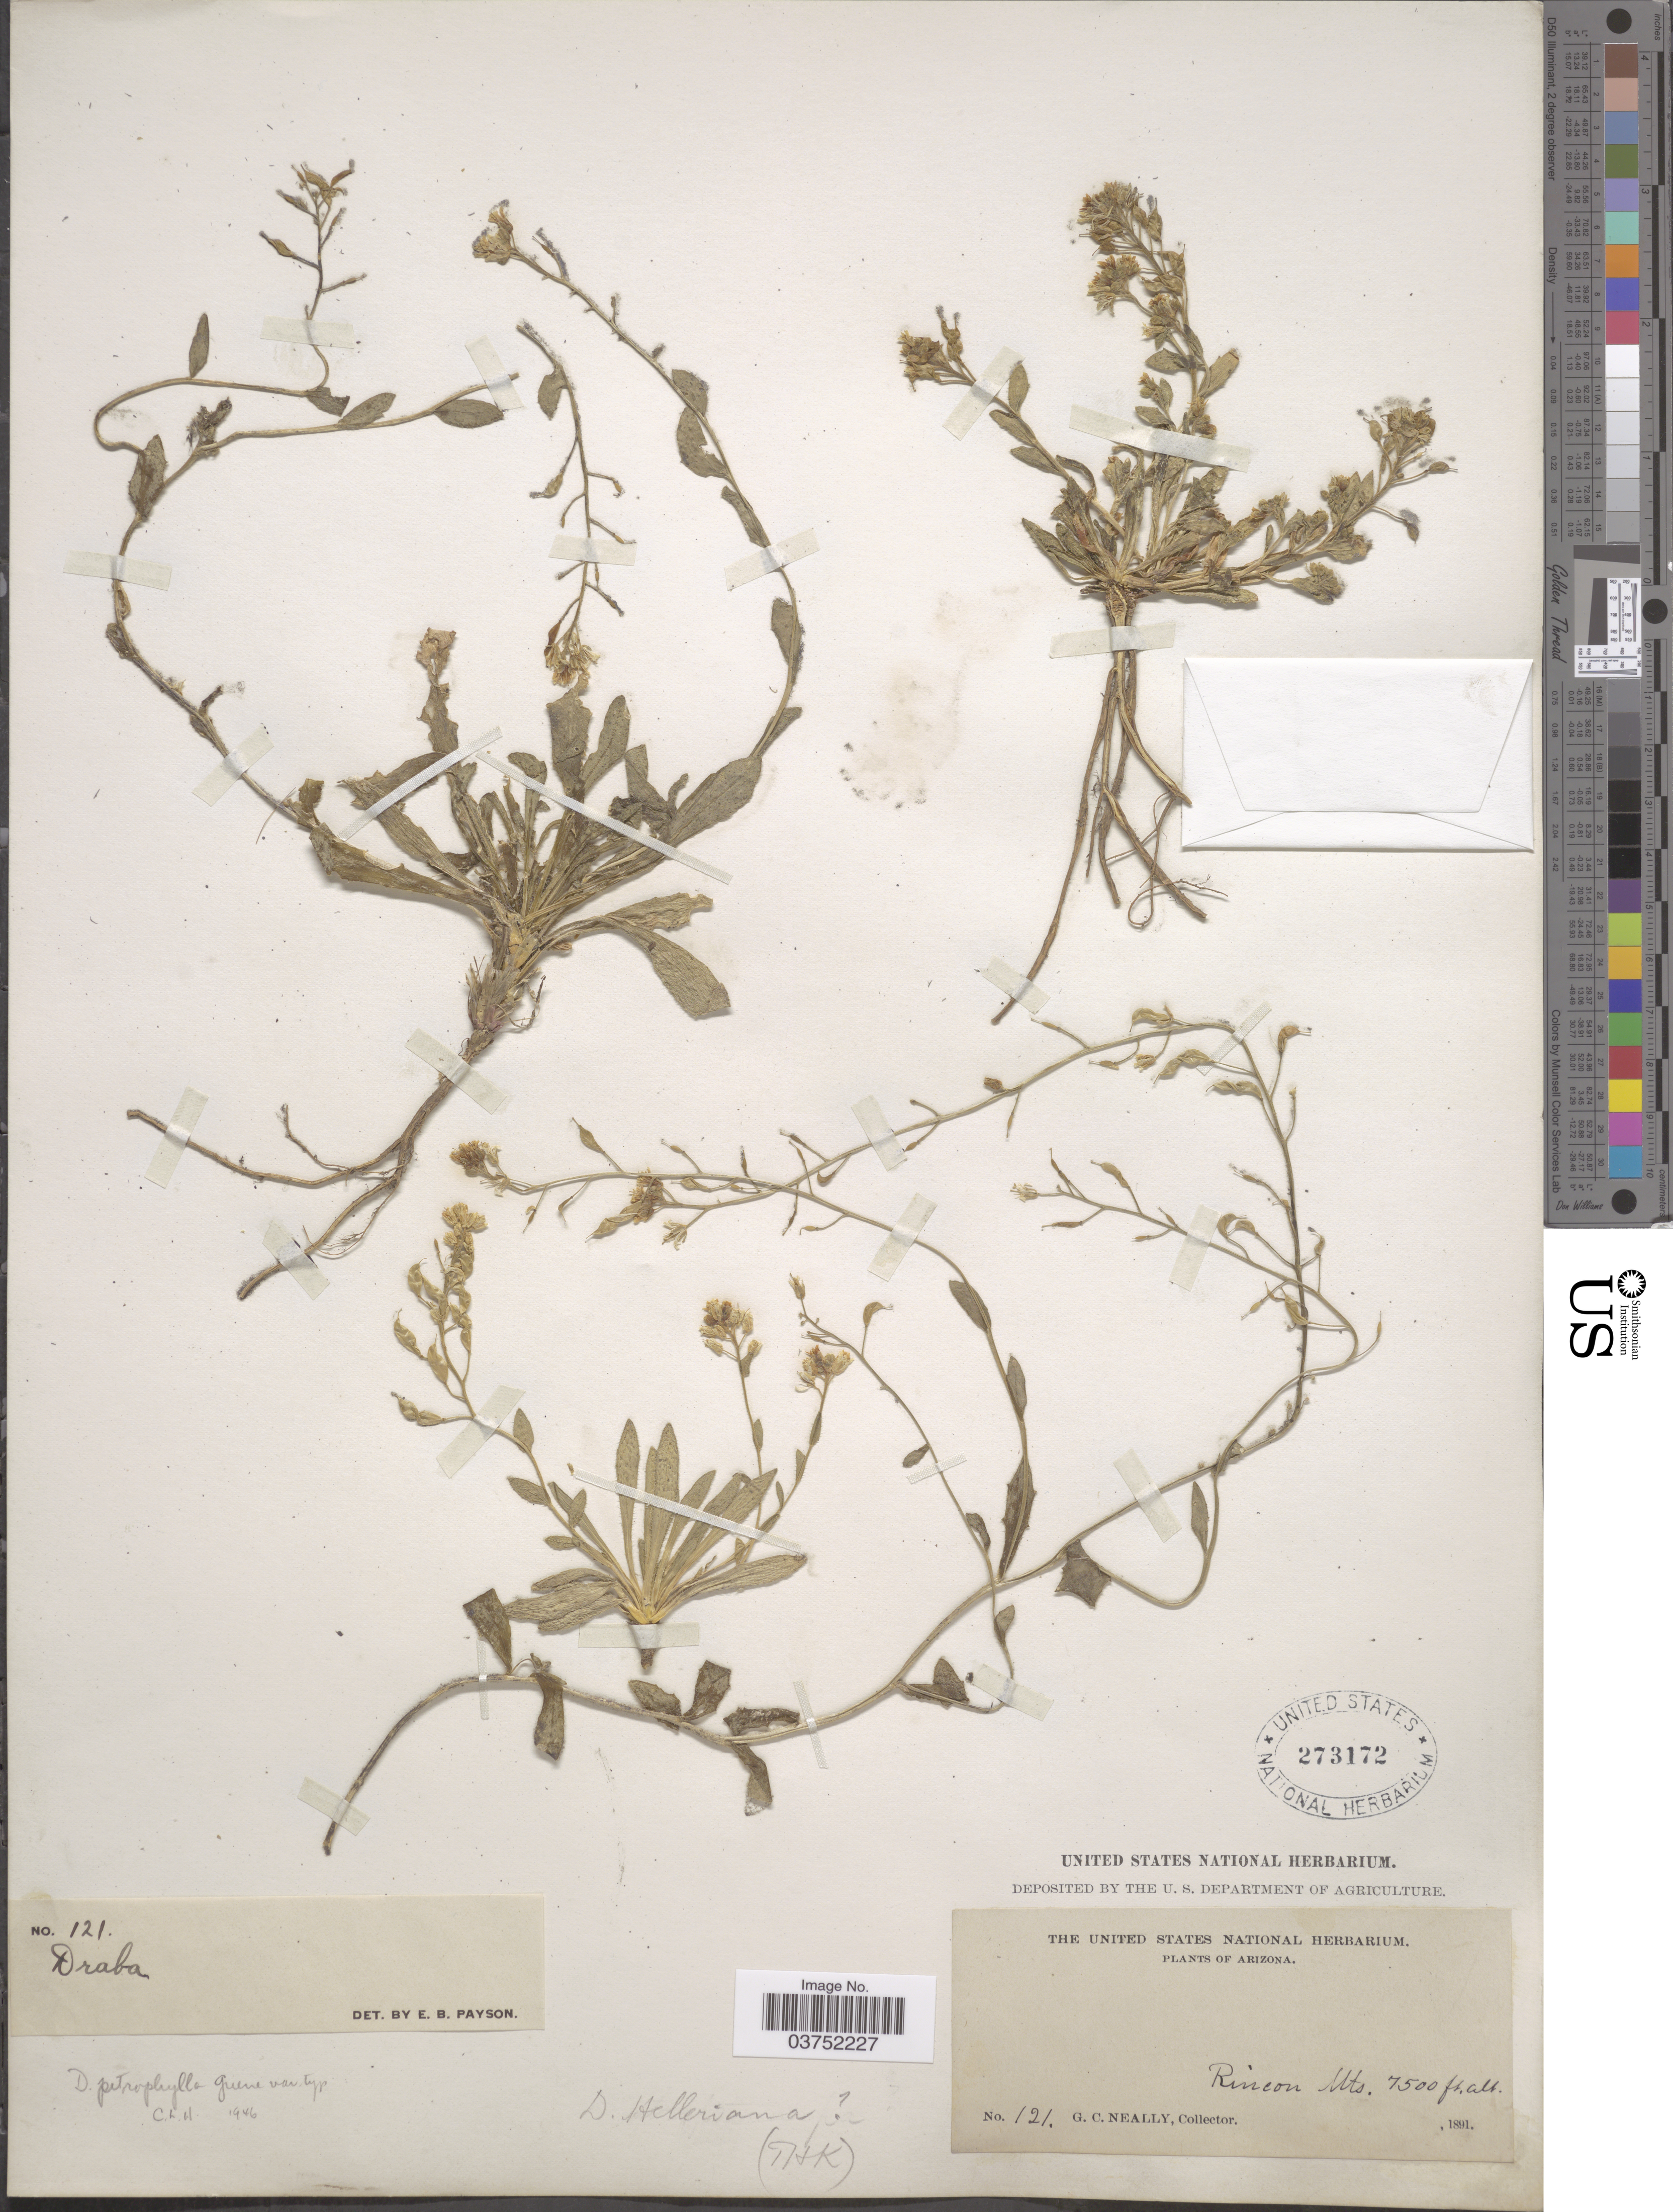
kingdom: Plantae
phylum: Tracheophyta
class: Magnoliopsida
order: Brassicales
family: Brassicaceae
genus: Draba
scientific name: Draba petrophila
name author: Greene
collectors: G. Neally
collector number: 121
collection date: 1891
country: United States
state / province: Arizona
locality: Rincon Mts.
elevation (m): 2286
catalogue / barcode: US 273172